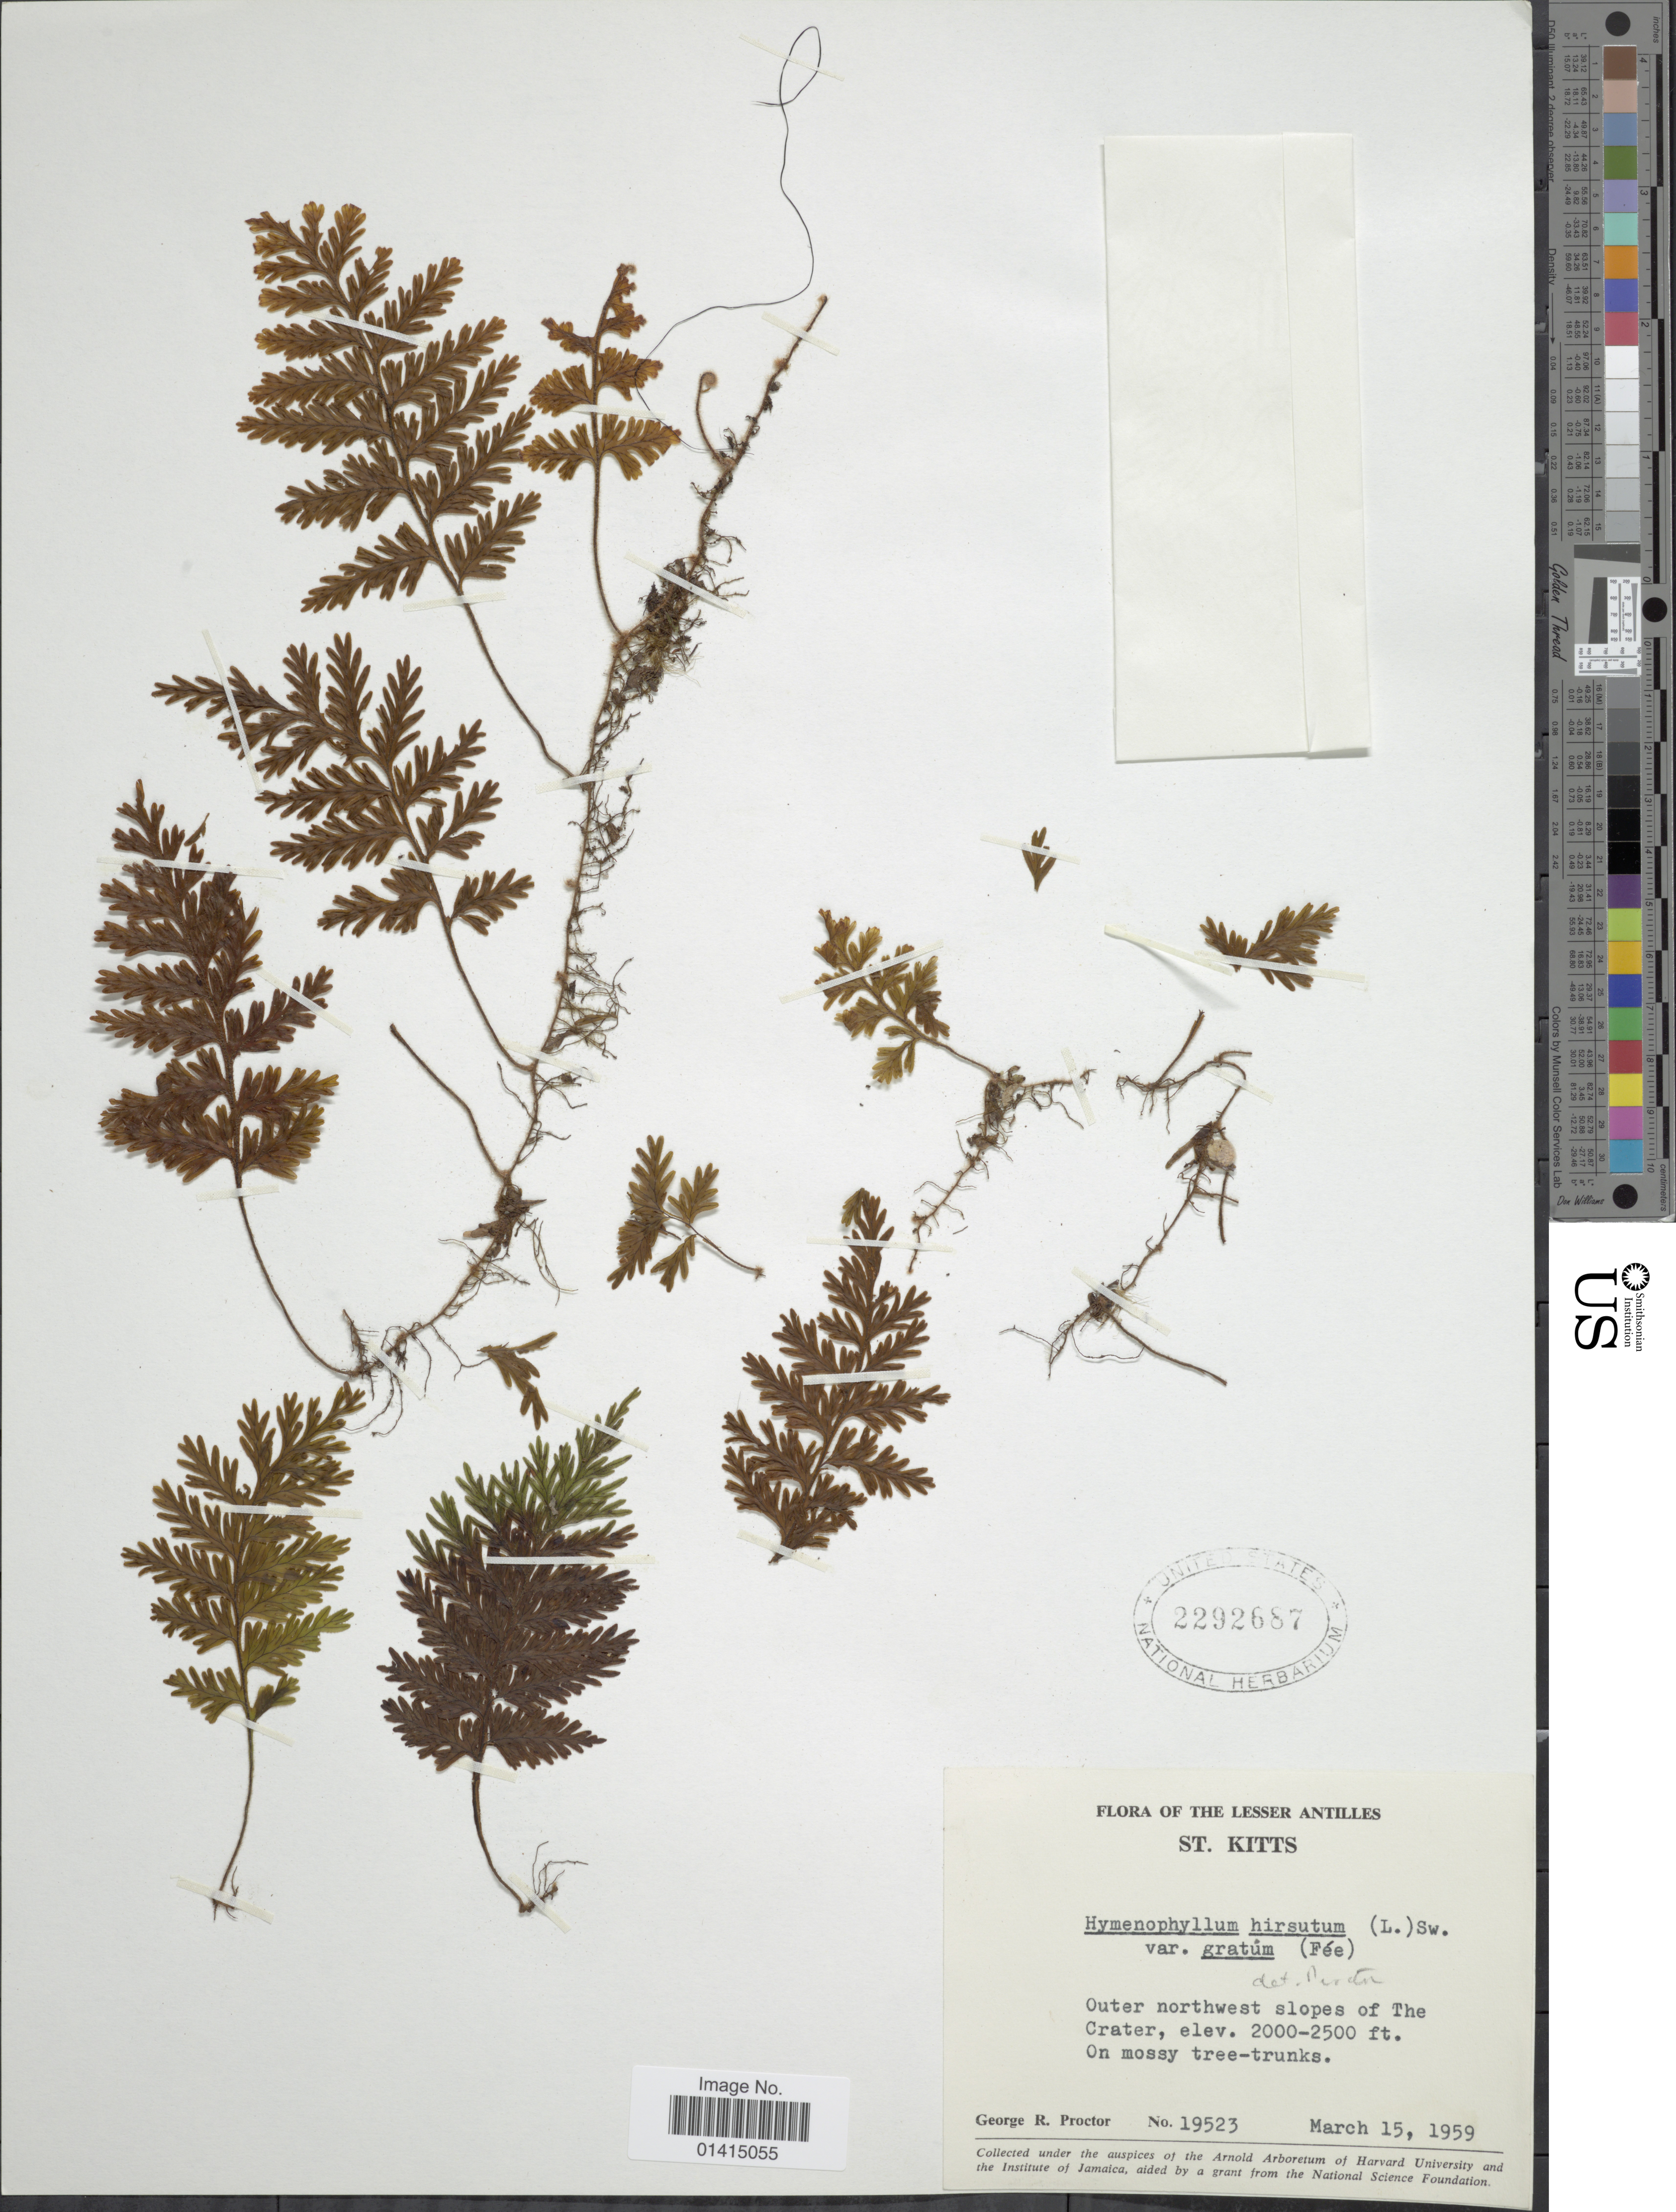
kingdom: Plantae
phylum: Tracheophyta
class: Polypodiopsida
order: Hymenophyllales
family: Hymenophyllaceae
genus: Hymenophyllum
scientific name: Hymenophyllum hirtellum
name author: Sw. in Schrad.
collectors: G. R. Proctor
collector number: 19523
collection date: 1959-03-15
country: St. Christopher-Nevis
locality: Lesser Antilles, St. Kitts, Outer northwest slopes of the Crater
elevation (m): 610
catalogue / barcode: US 2292687